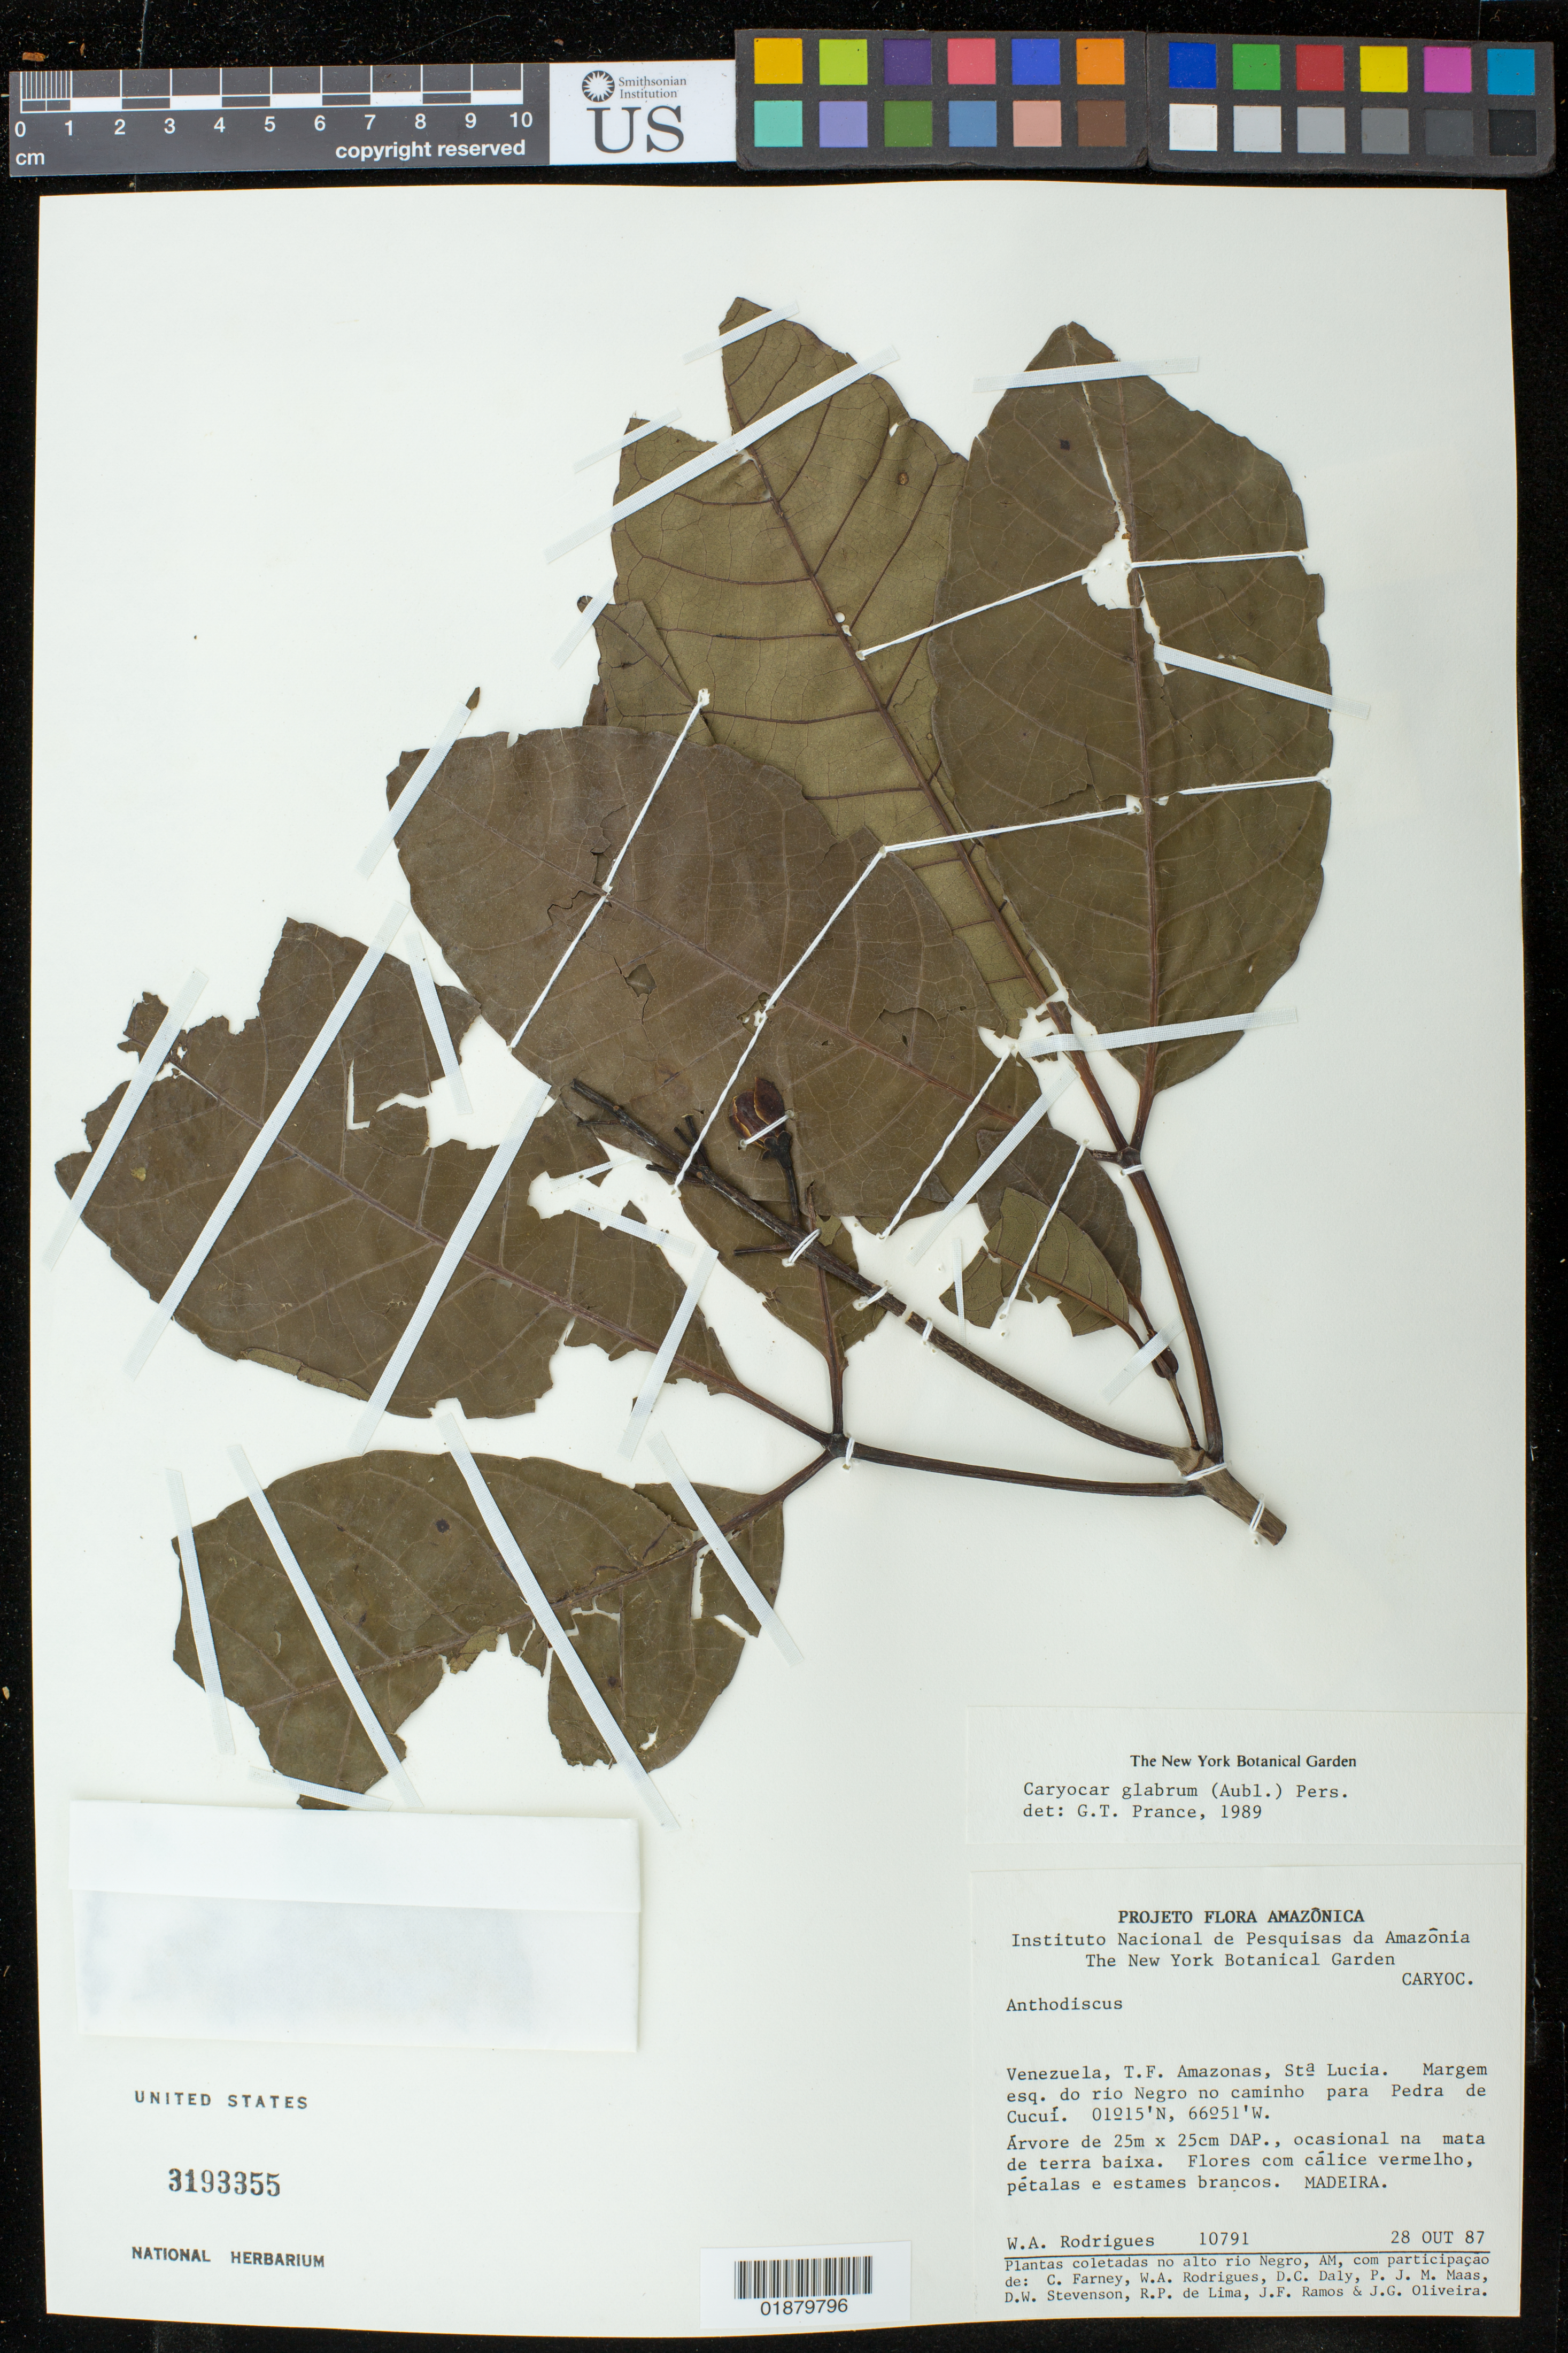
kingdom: Plantae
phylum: Tracheophyta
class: Magnoliopsida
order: Malpighiales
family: Caryocaraceae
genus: Caryocar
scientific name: Caryocar glabrum subsp. glabrum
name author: (Aubl.) Pers.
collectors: W. A. Rodrigues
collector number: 10791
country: Venezuela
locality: Venezuela, T.F. Amazonas, Sta. Lucia. Margem esq. do rio Negro no caminho para Pedra de Cucuí.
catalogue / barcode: US 3193355